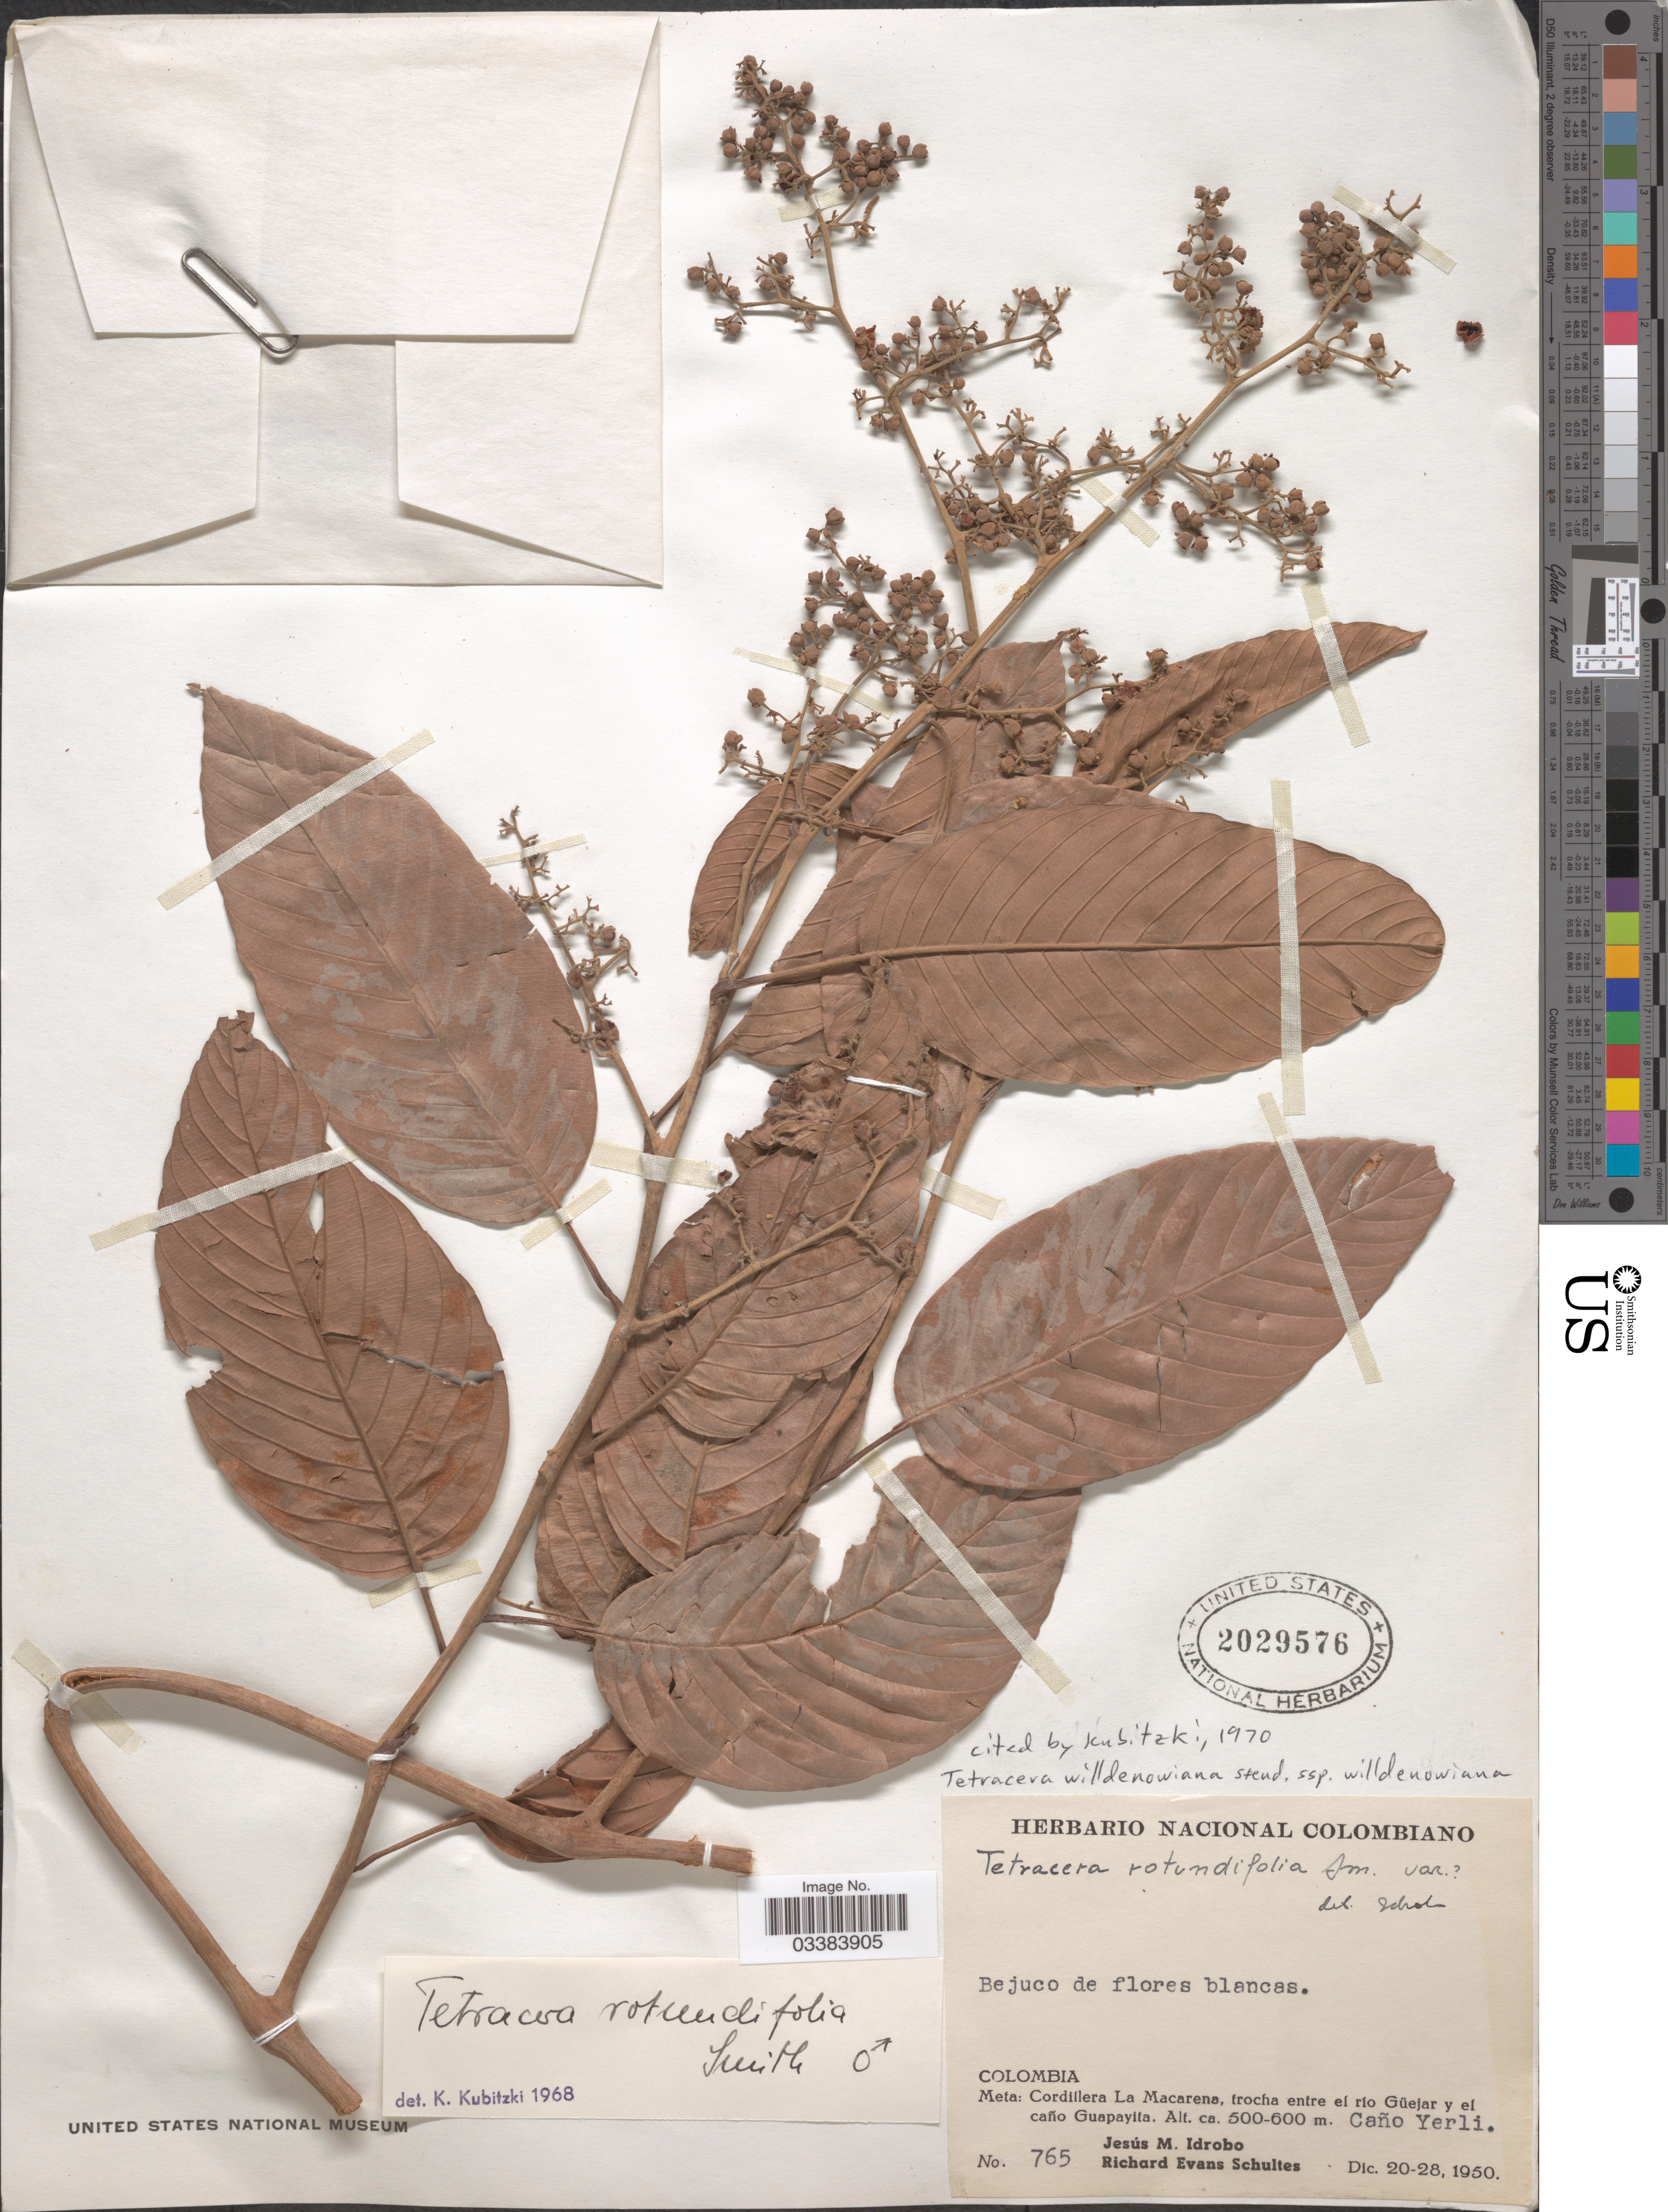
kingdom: Plantae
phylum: Tracheophyta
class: Magnoliopsida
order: Dilleniales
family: Dilleniaceae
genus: Tetracera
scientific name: Tetracera willdenowiana subsp. willdenowiana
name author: Steud.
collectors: J. M. Idrobo & R. E. Schultes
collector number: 765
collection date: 1950-12-20/1950-12-28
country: Colombia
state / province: Meta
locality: Cordillera La Macarena, trocha entre el río Güejar y el caño Guapayita. Caño Yerli.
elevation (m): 500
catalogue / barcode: US 2029576